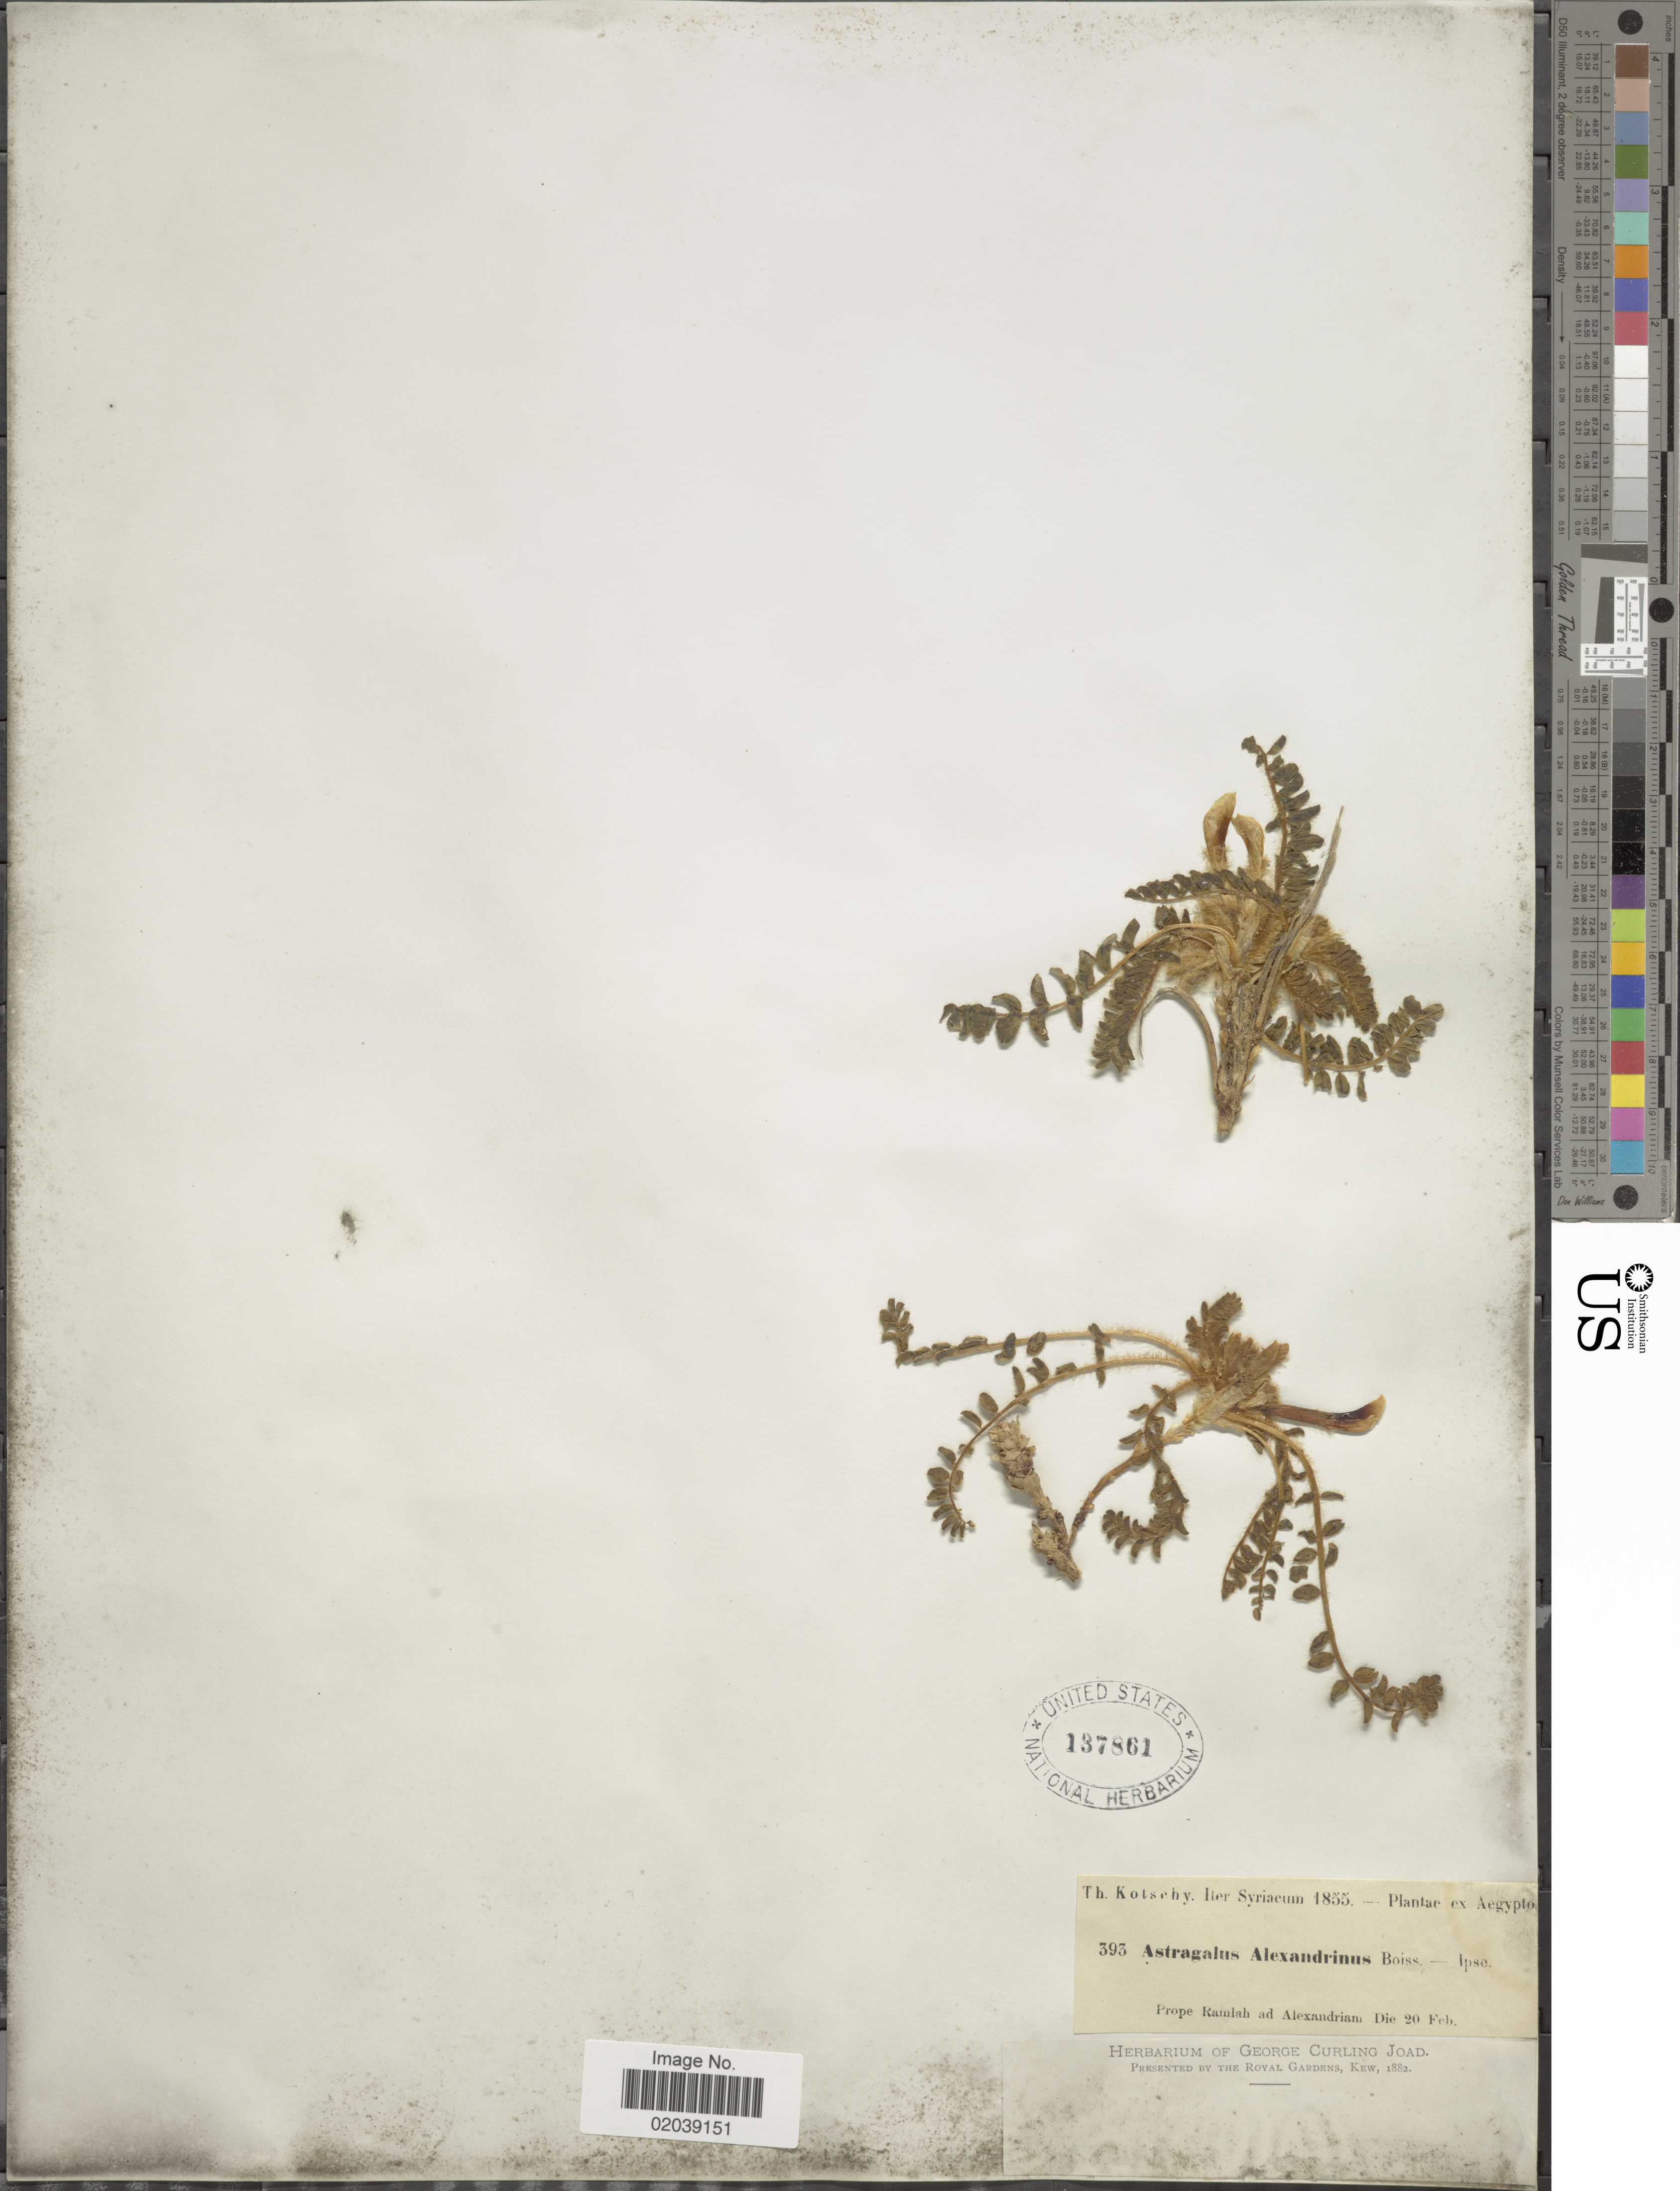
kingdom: Plantae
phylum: Tracheophyta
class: Magnoliopsida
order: Fabales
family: Fabaceae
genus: Astragalus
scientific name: Astragalus alexandrinus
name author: Boiss.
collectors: K. G. Kotschy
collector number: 393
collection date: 1855-02-20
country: Egypt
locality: Prope Ramlah ad Alexandriam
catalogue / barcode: US 137861